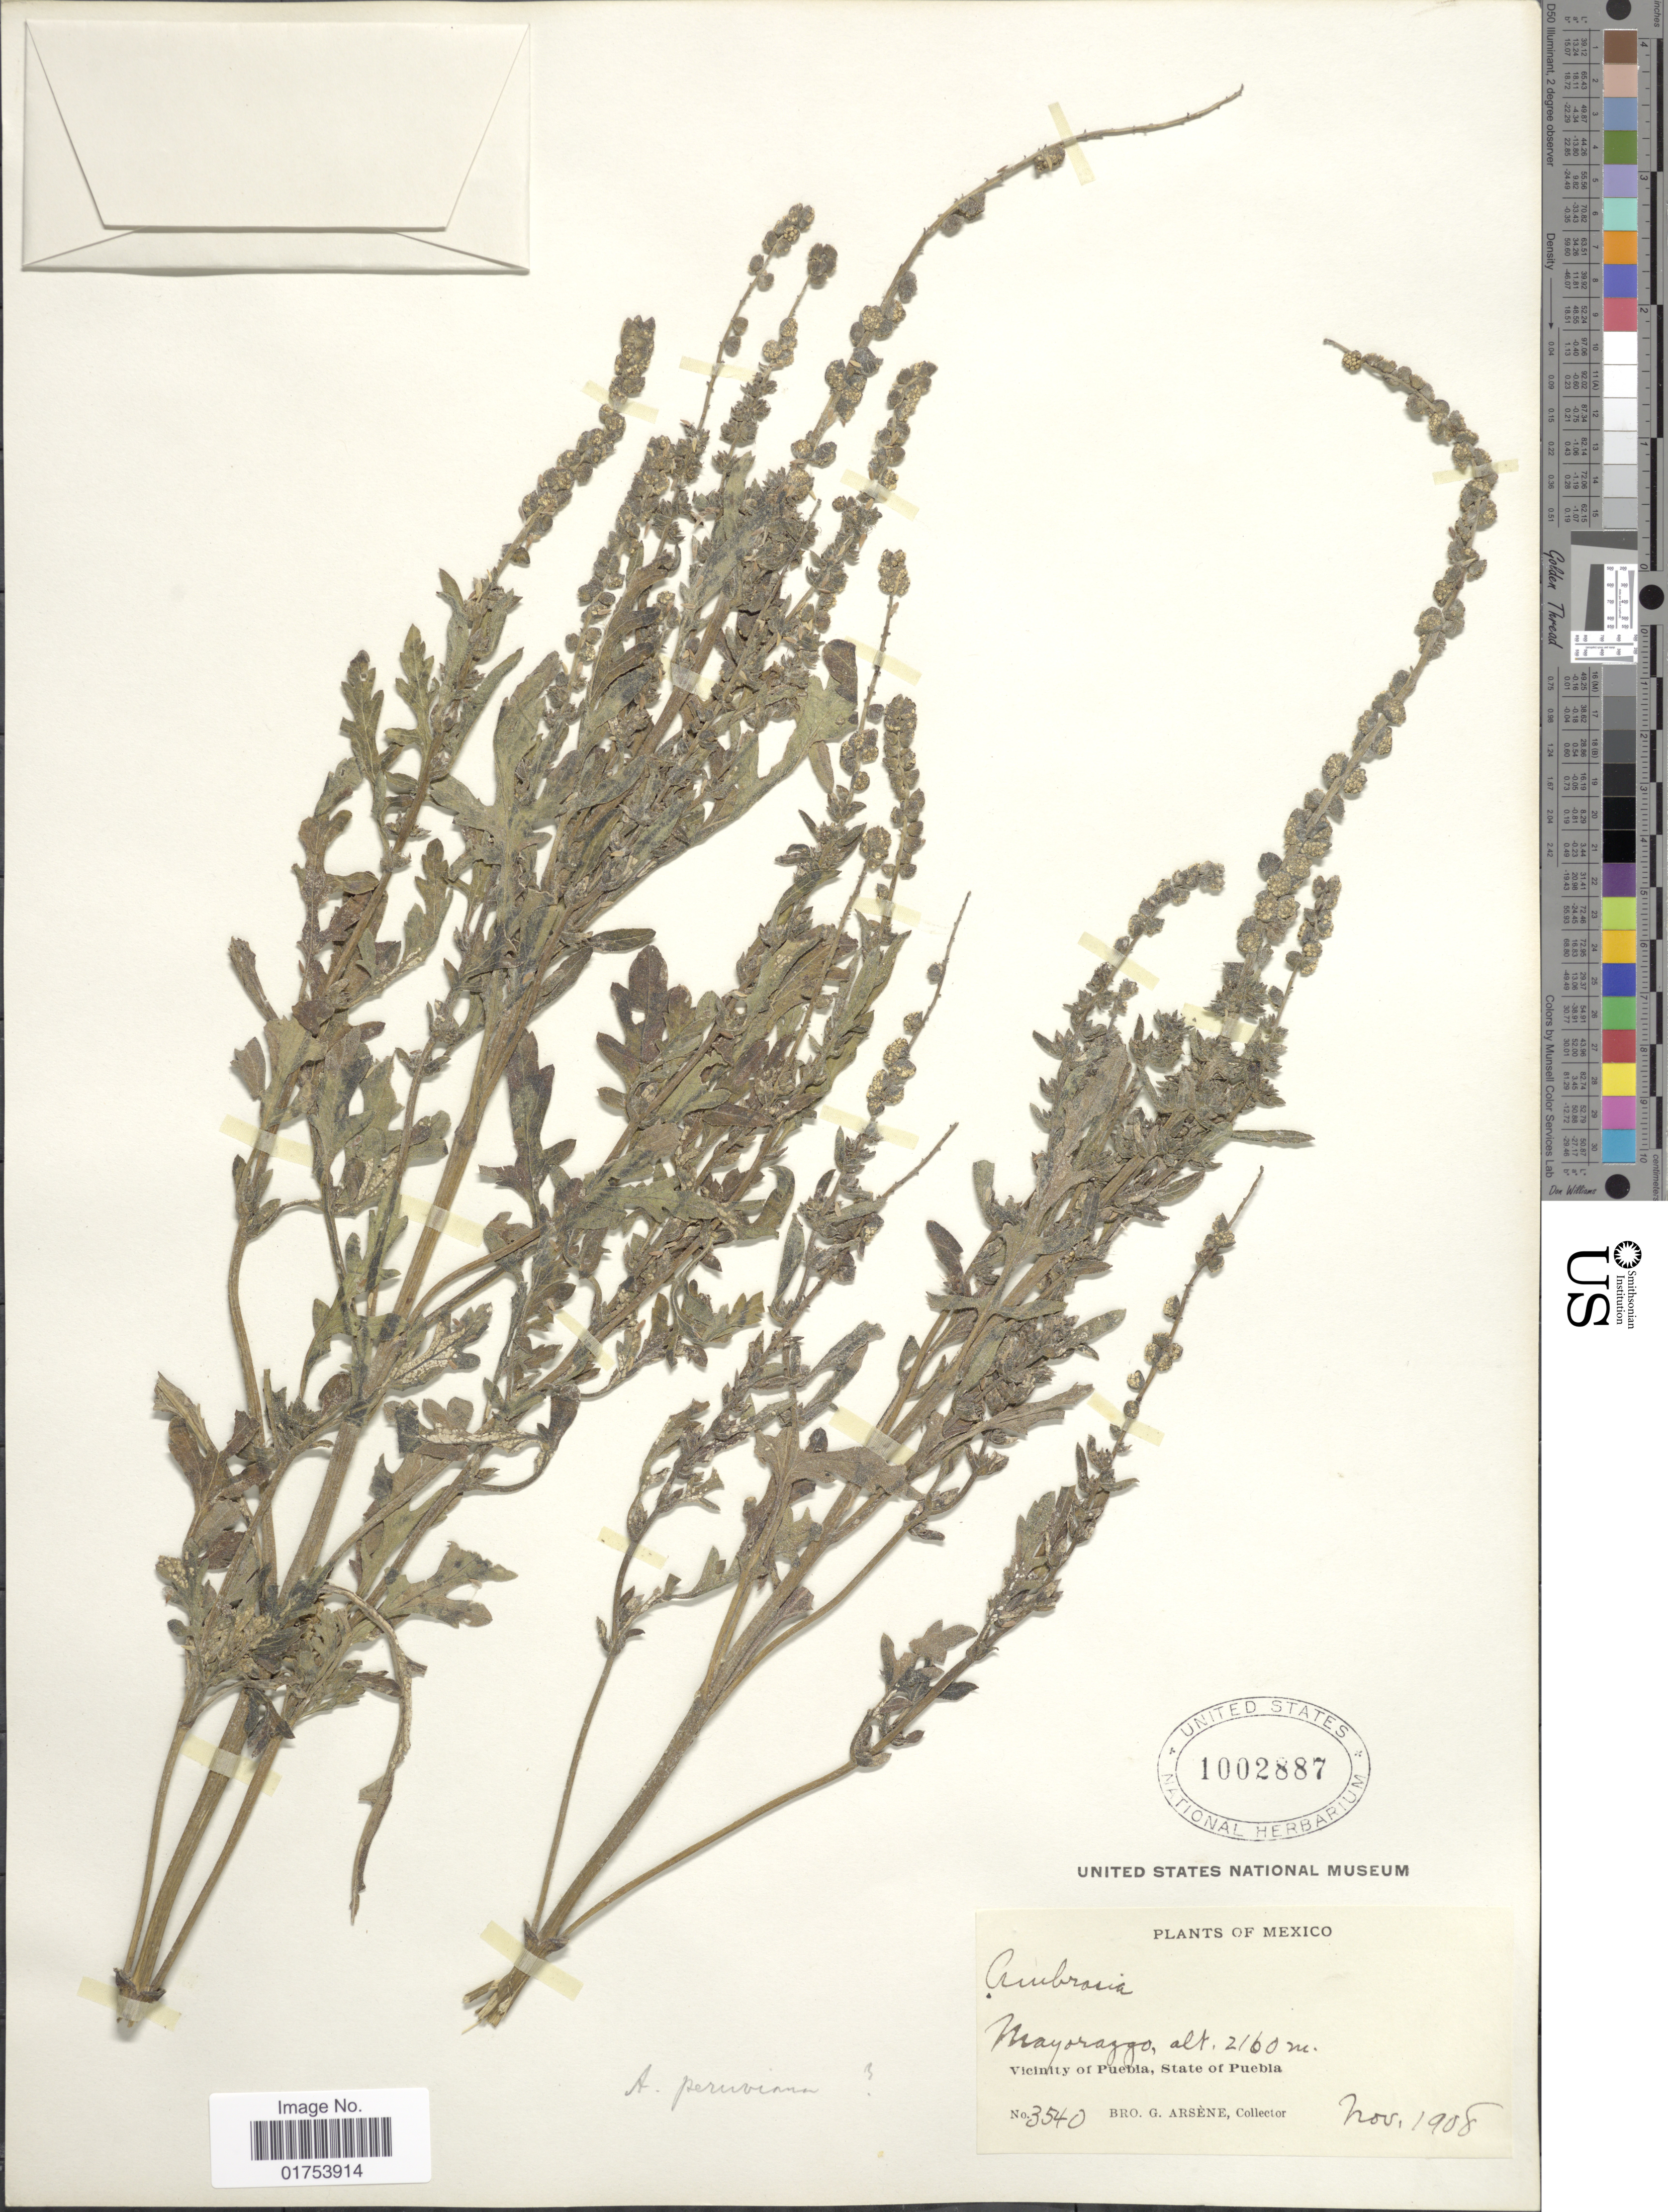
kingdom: Plantae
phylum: Tracheophyta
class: Magnoliopsida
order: Asterales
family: Asteraceae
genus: Ambrosia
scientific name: Ambrosia peruviana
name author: Willd.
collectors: Bro. G. Arsène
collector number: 3540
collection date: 1908-11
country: Mexico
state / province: Puebla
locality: Mayoraggo, Vicinity of Puebla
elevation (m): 2160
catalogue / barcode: US 1002887